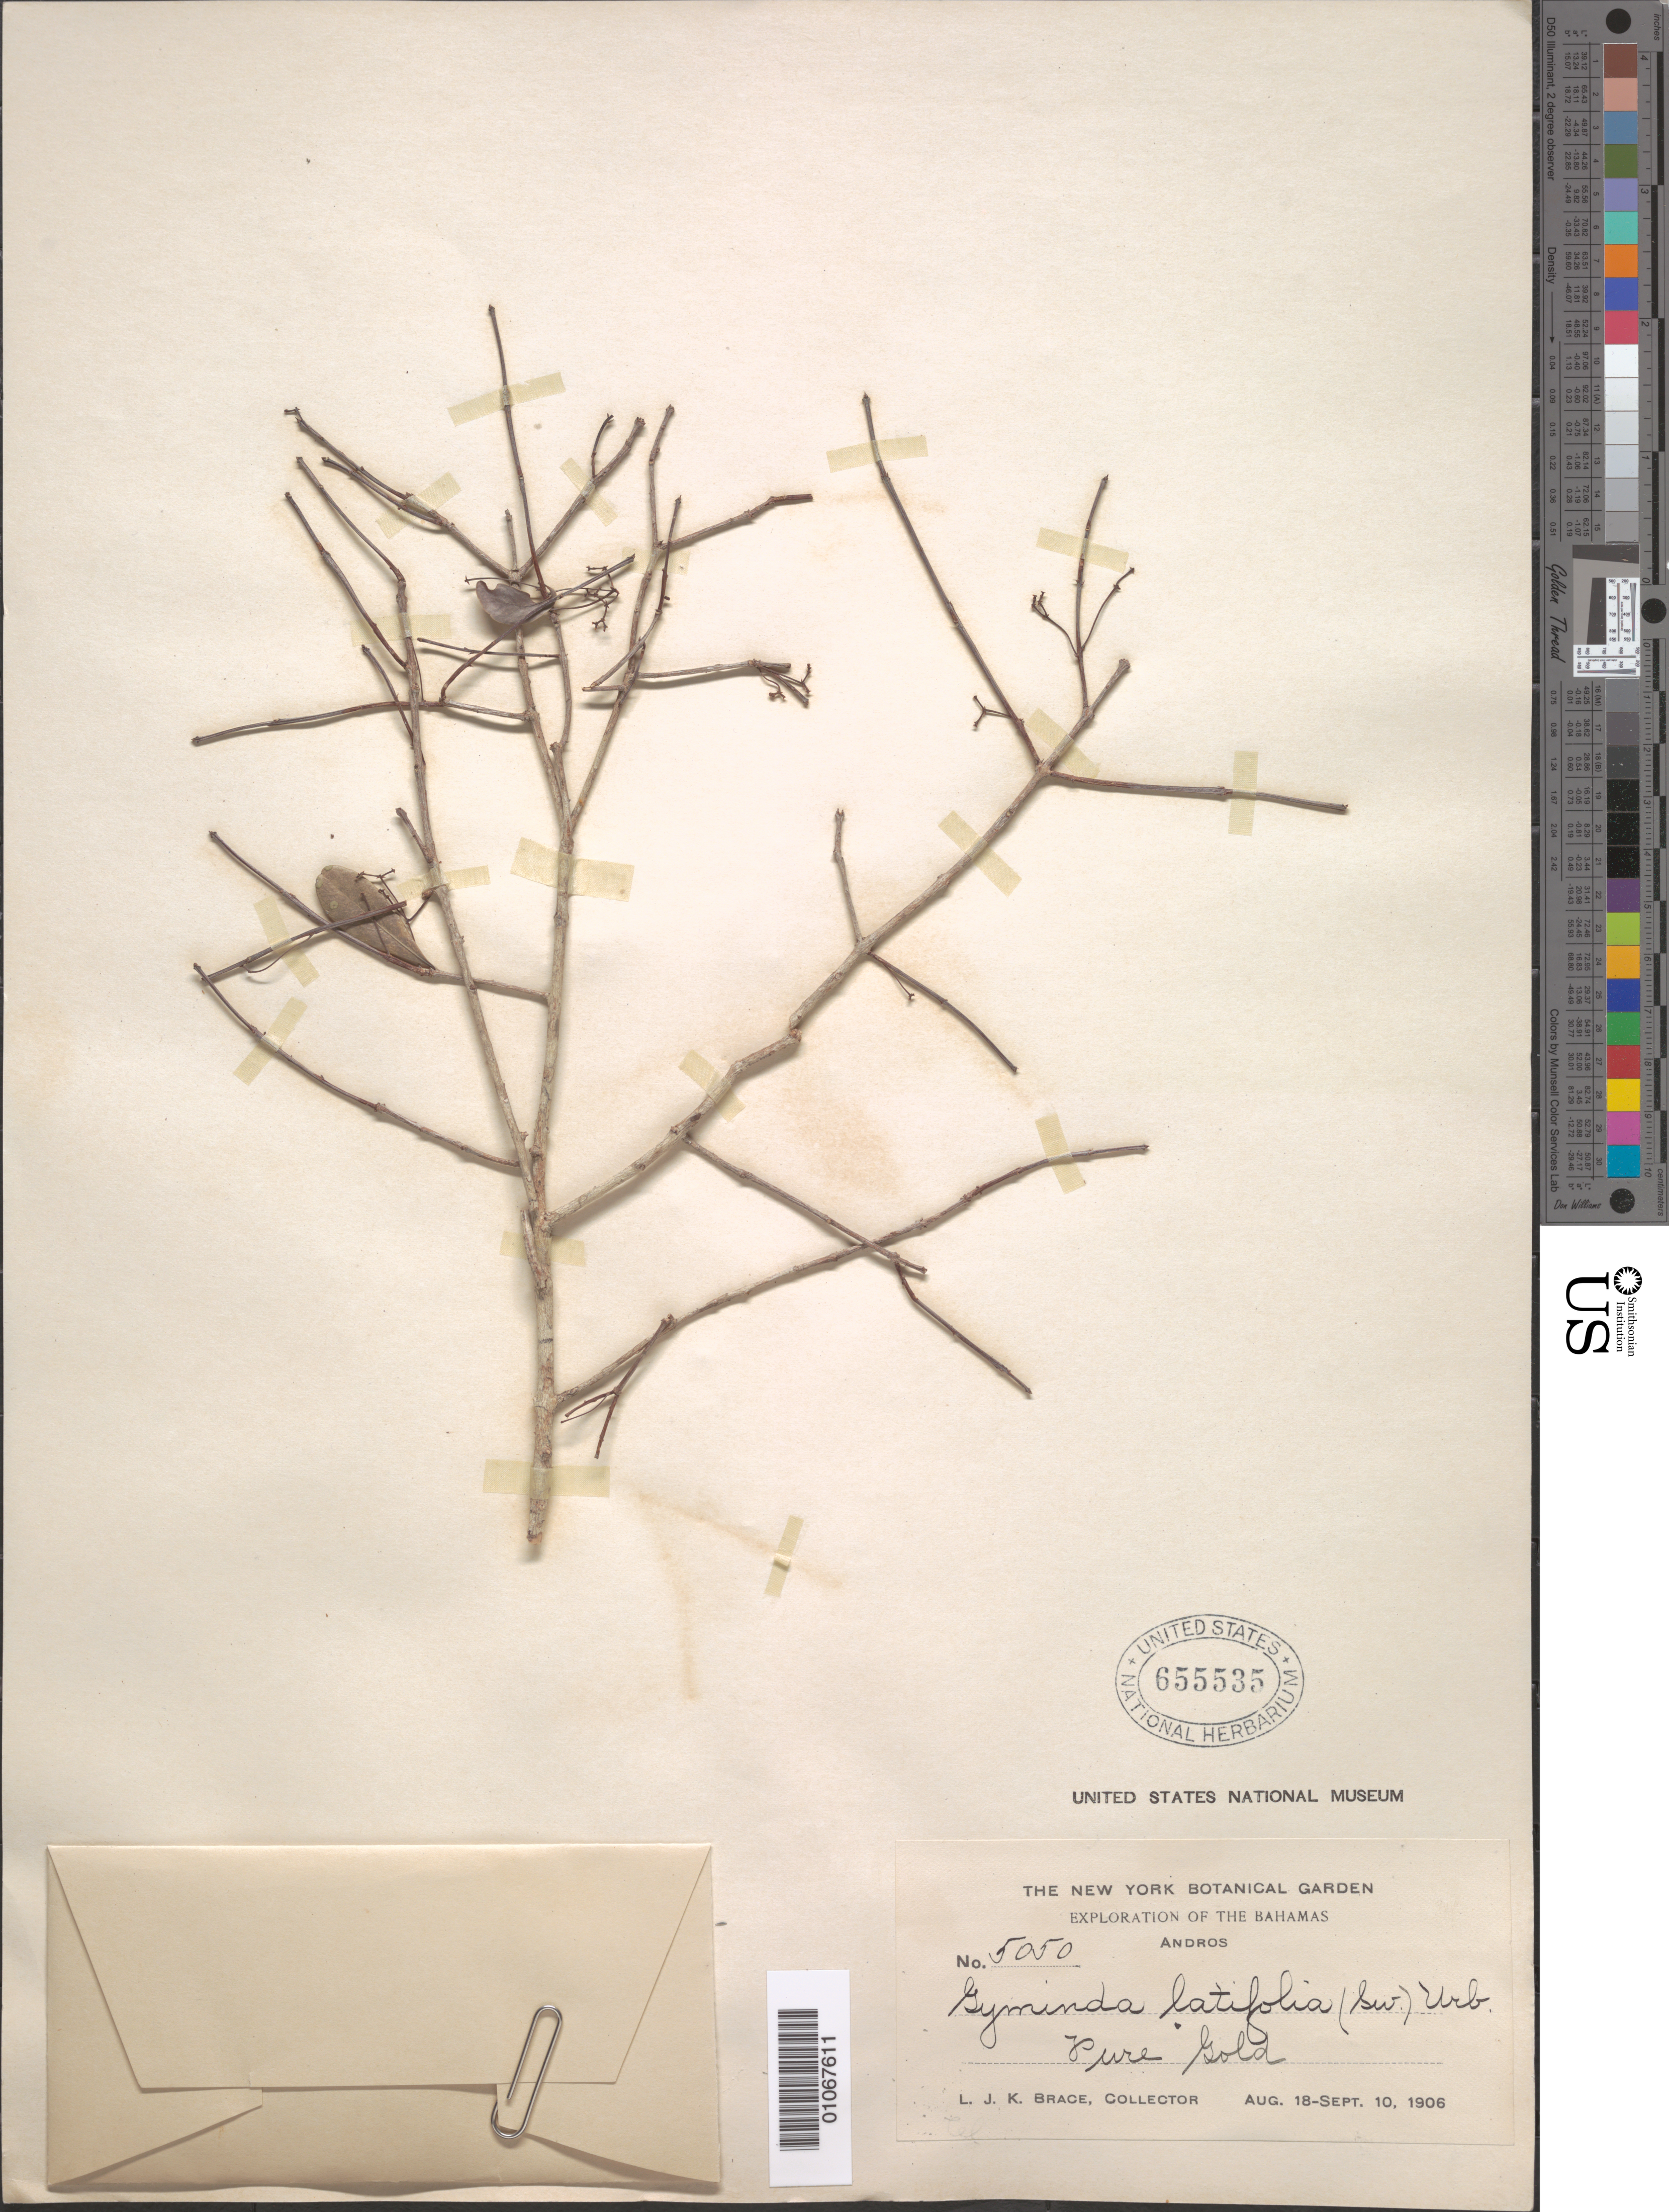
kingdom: Plantae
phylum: Tracheophyta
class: Magnoliopsida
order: Celastrales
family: Celastraceae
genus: Gyminda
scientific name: Gyminda latifolia subsp. latifolia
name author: (Sw.) Urb.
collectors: L. J. K. Brace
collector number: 5050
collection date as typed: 18 Aug 1906 to 10 Sep 1906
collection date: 1906-08-18/1906-09-10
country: Bahamas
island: Andros I.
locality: Pure Gold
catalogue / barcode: US 655535